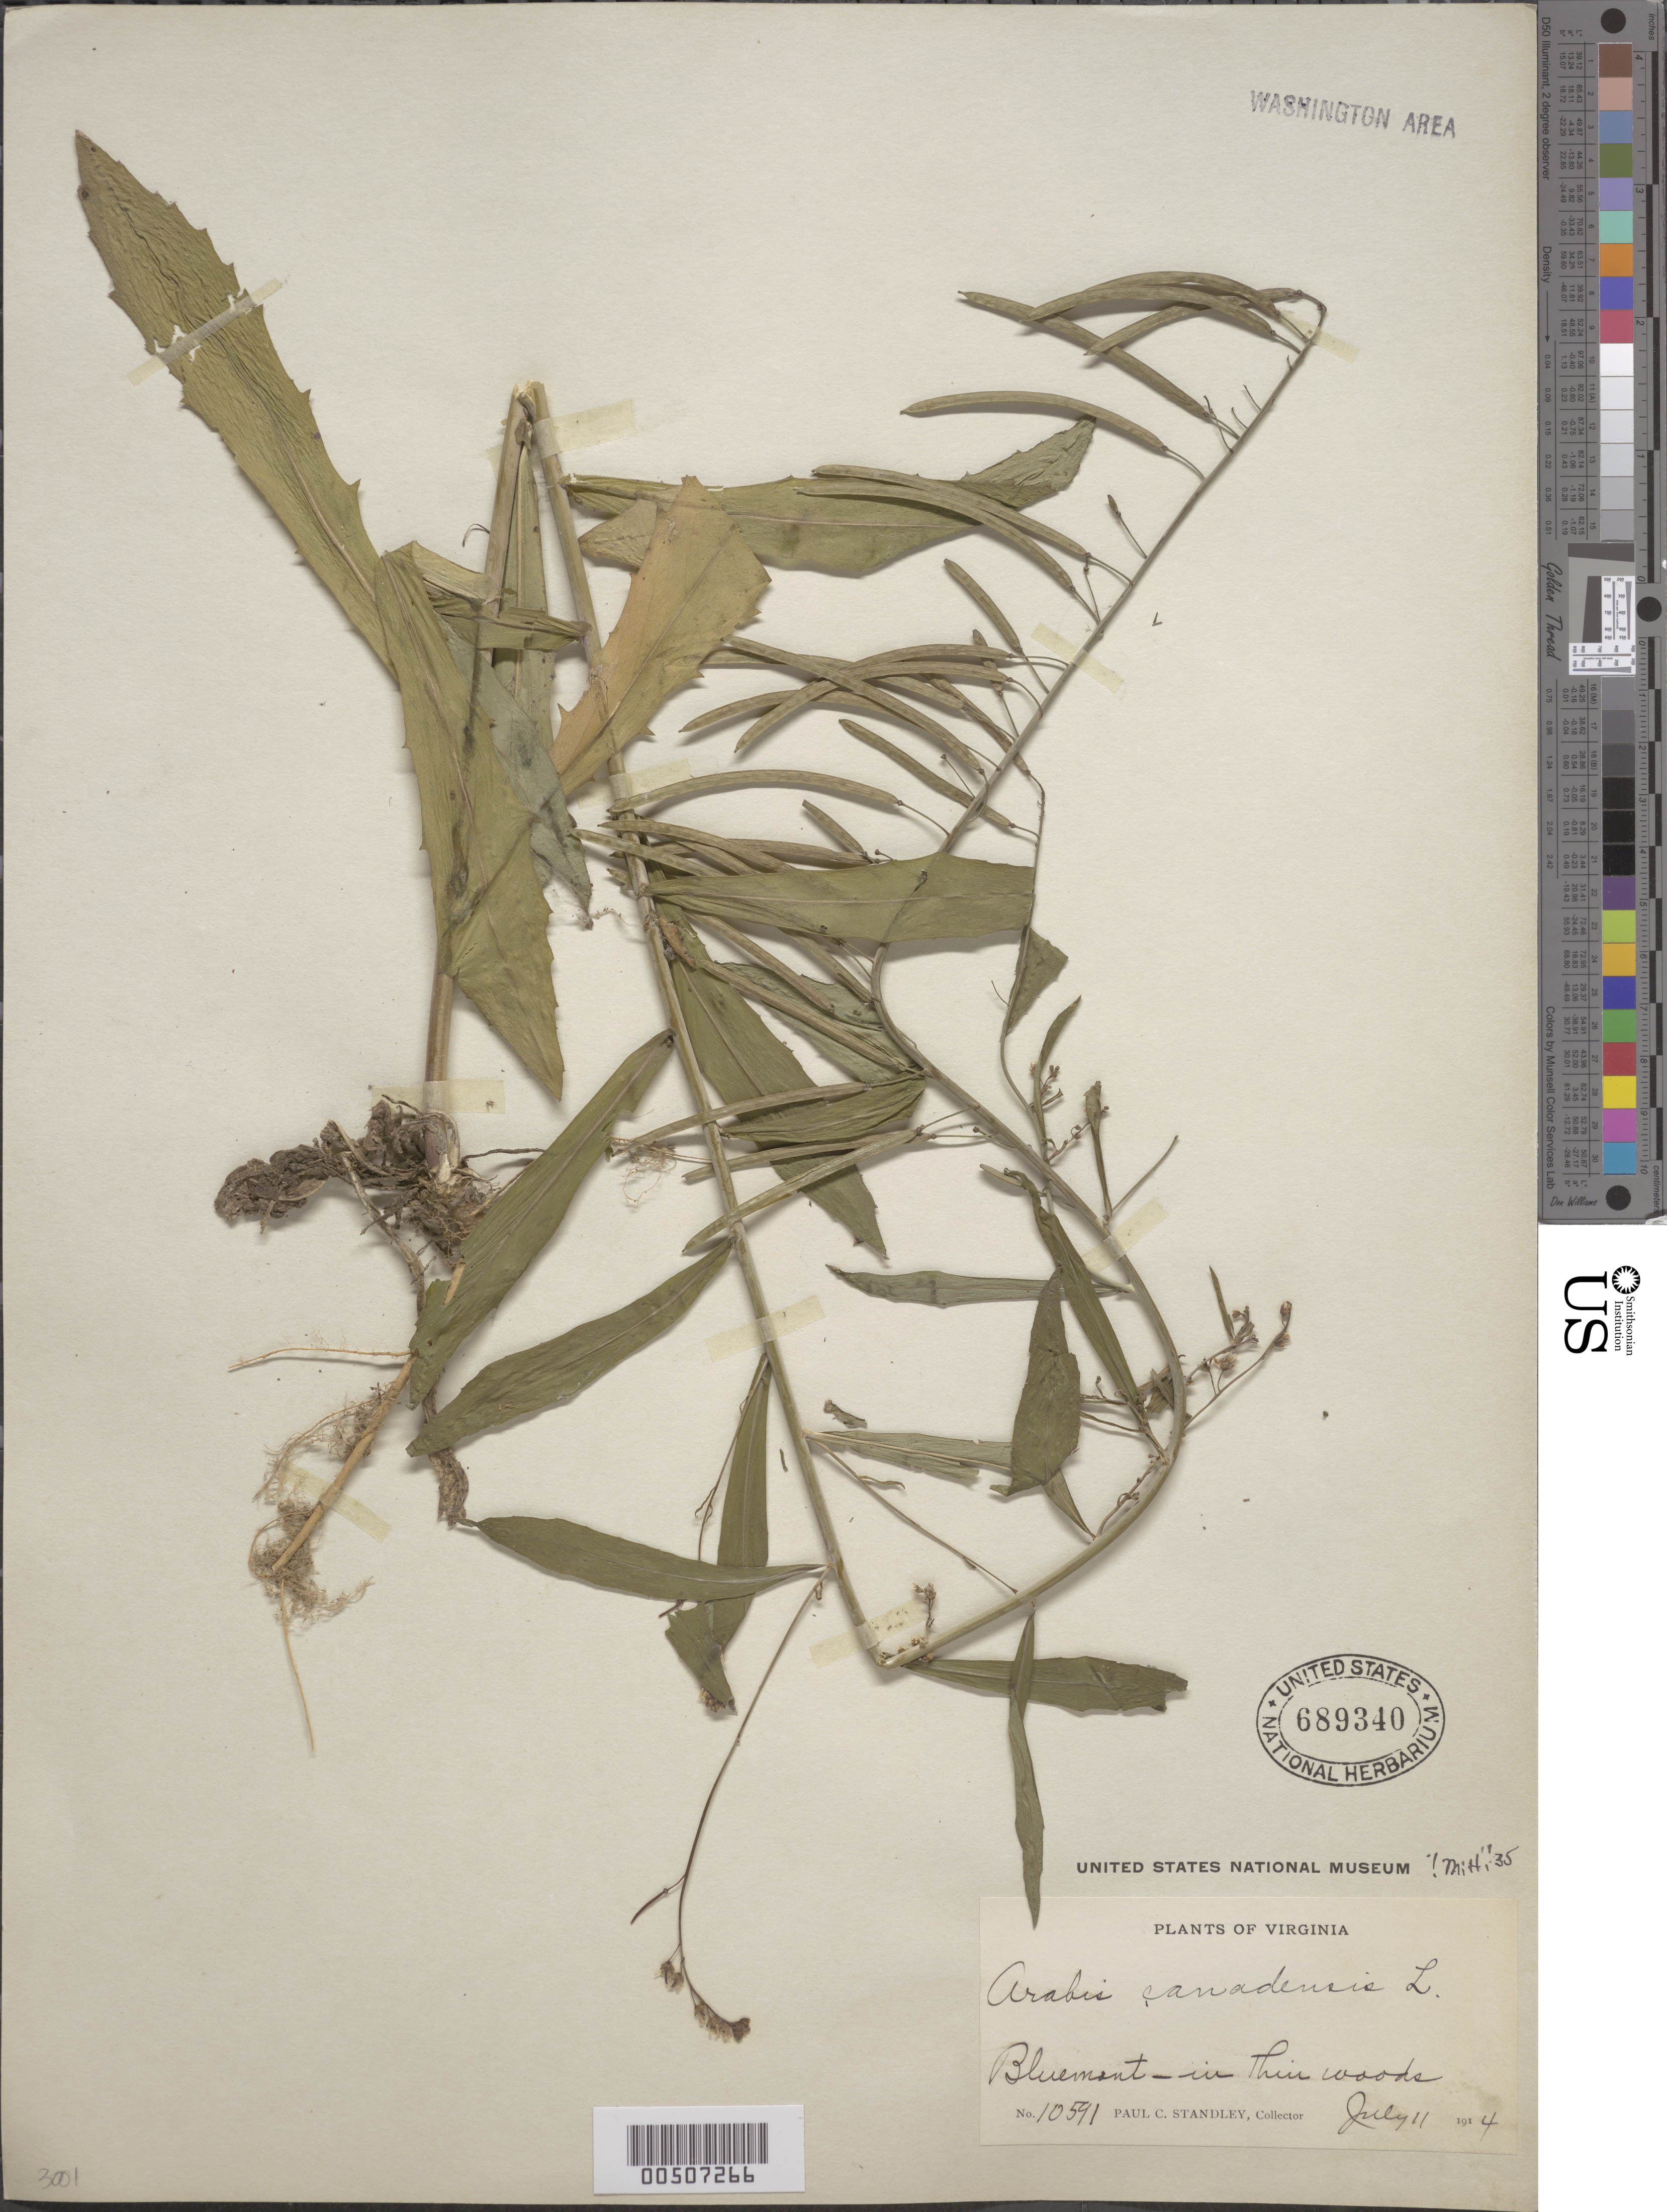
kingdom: Plantae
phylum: Tracheophyta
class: Magnoliopsida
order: Brassicales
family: Brassicaceae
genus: Boechera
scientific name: Boechera canadensis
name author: (L.) Al-Shehbaz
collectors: P. C. Standley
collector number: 10591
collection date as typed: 11 Jul 1914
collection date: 1914-07-11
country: United States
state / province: Virginia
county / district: Loudoun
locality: Near Bluemont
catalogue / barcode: US 689340